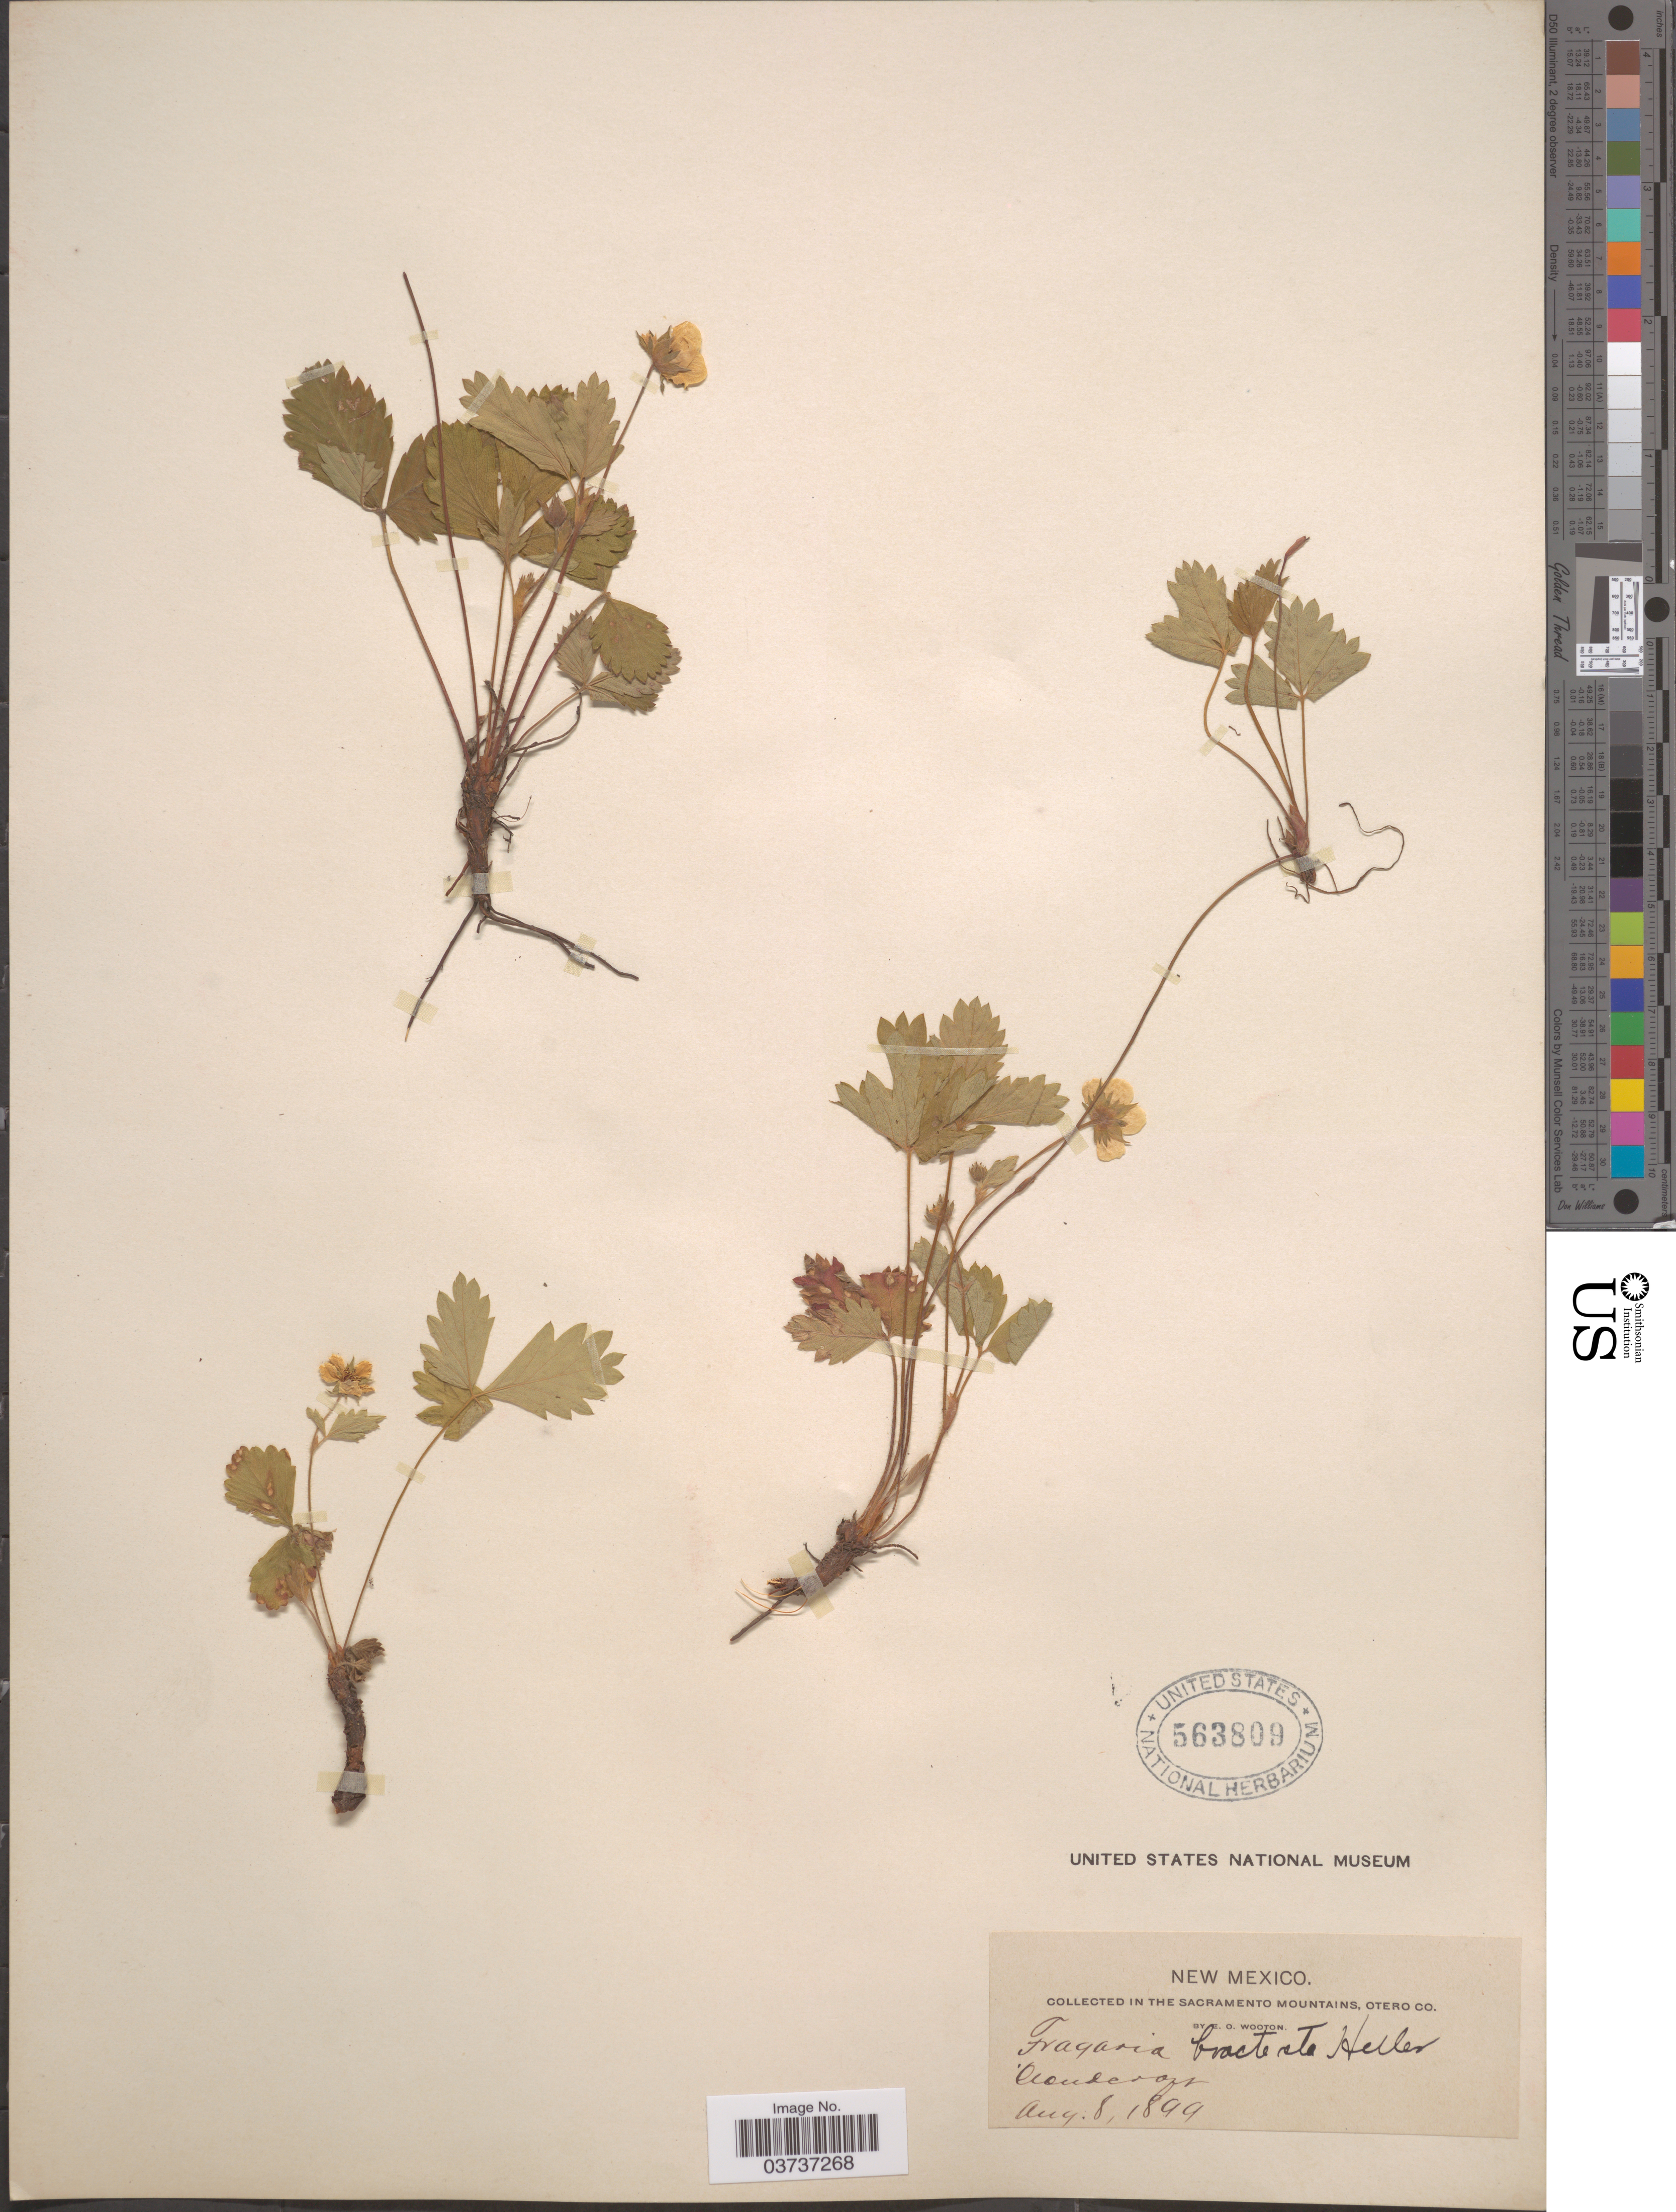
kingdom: Plantae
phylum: Tracheophyta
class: Magnoliopsida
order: Rosales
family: Rosaceae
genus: Fragaria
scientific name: Fragaria vesca var. bracteata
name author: (A. Heller) R.J. Davis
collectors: E. O. Wooton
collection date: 1899-08-08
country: United States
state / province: New Mexico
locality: In the Sacramento Mountains, Otero Co. Cloudcroft.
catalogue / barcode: US 563809